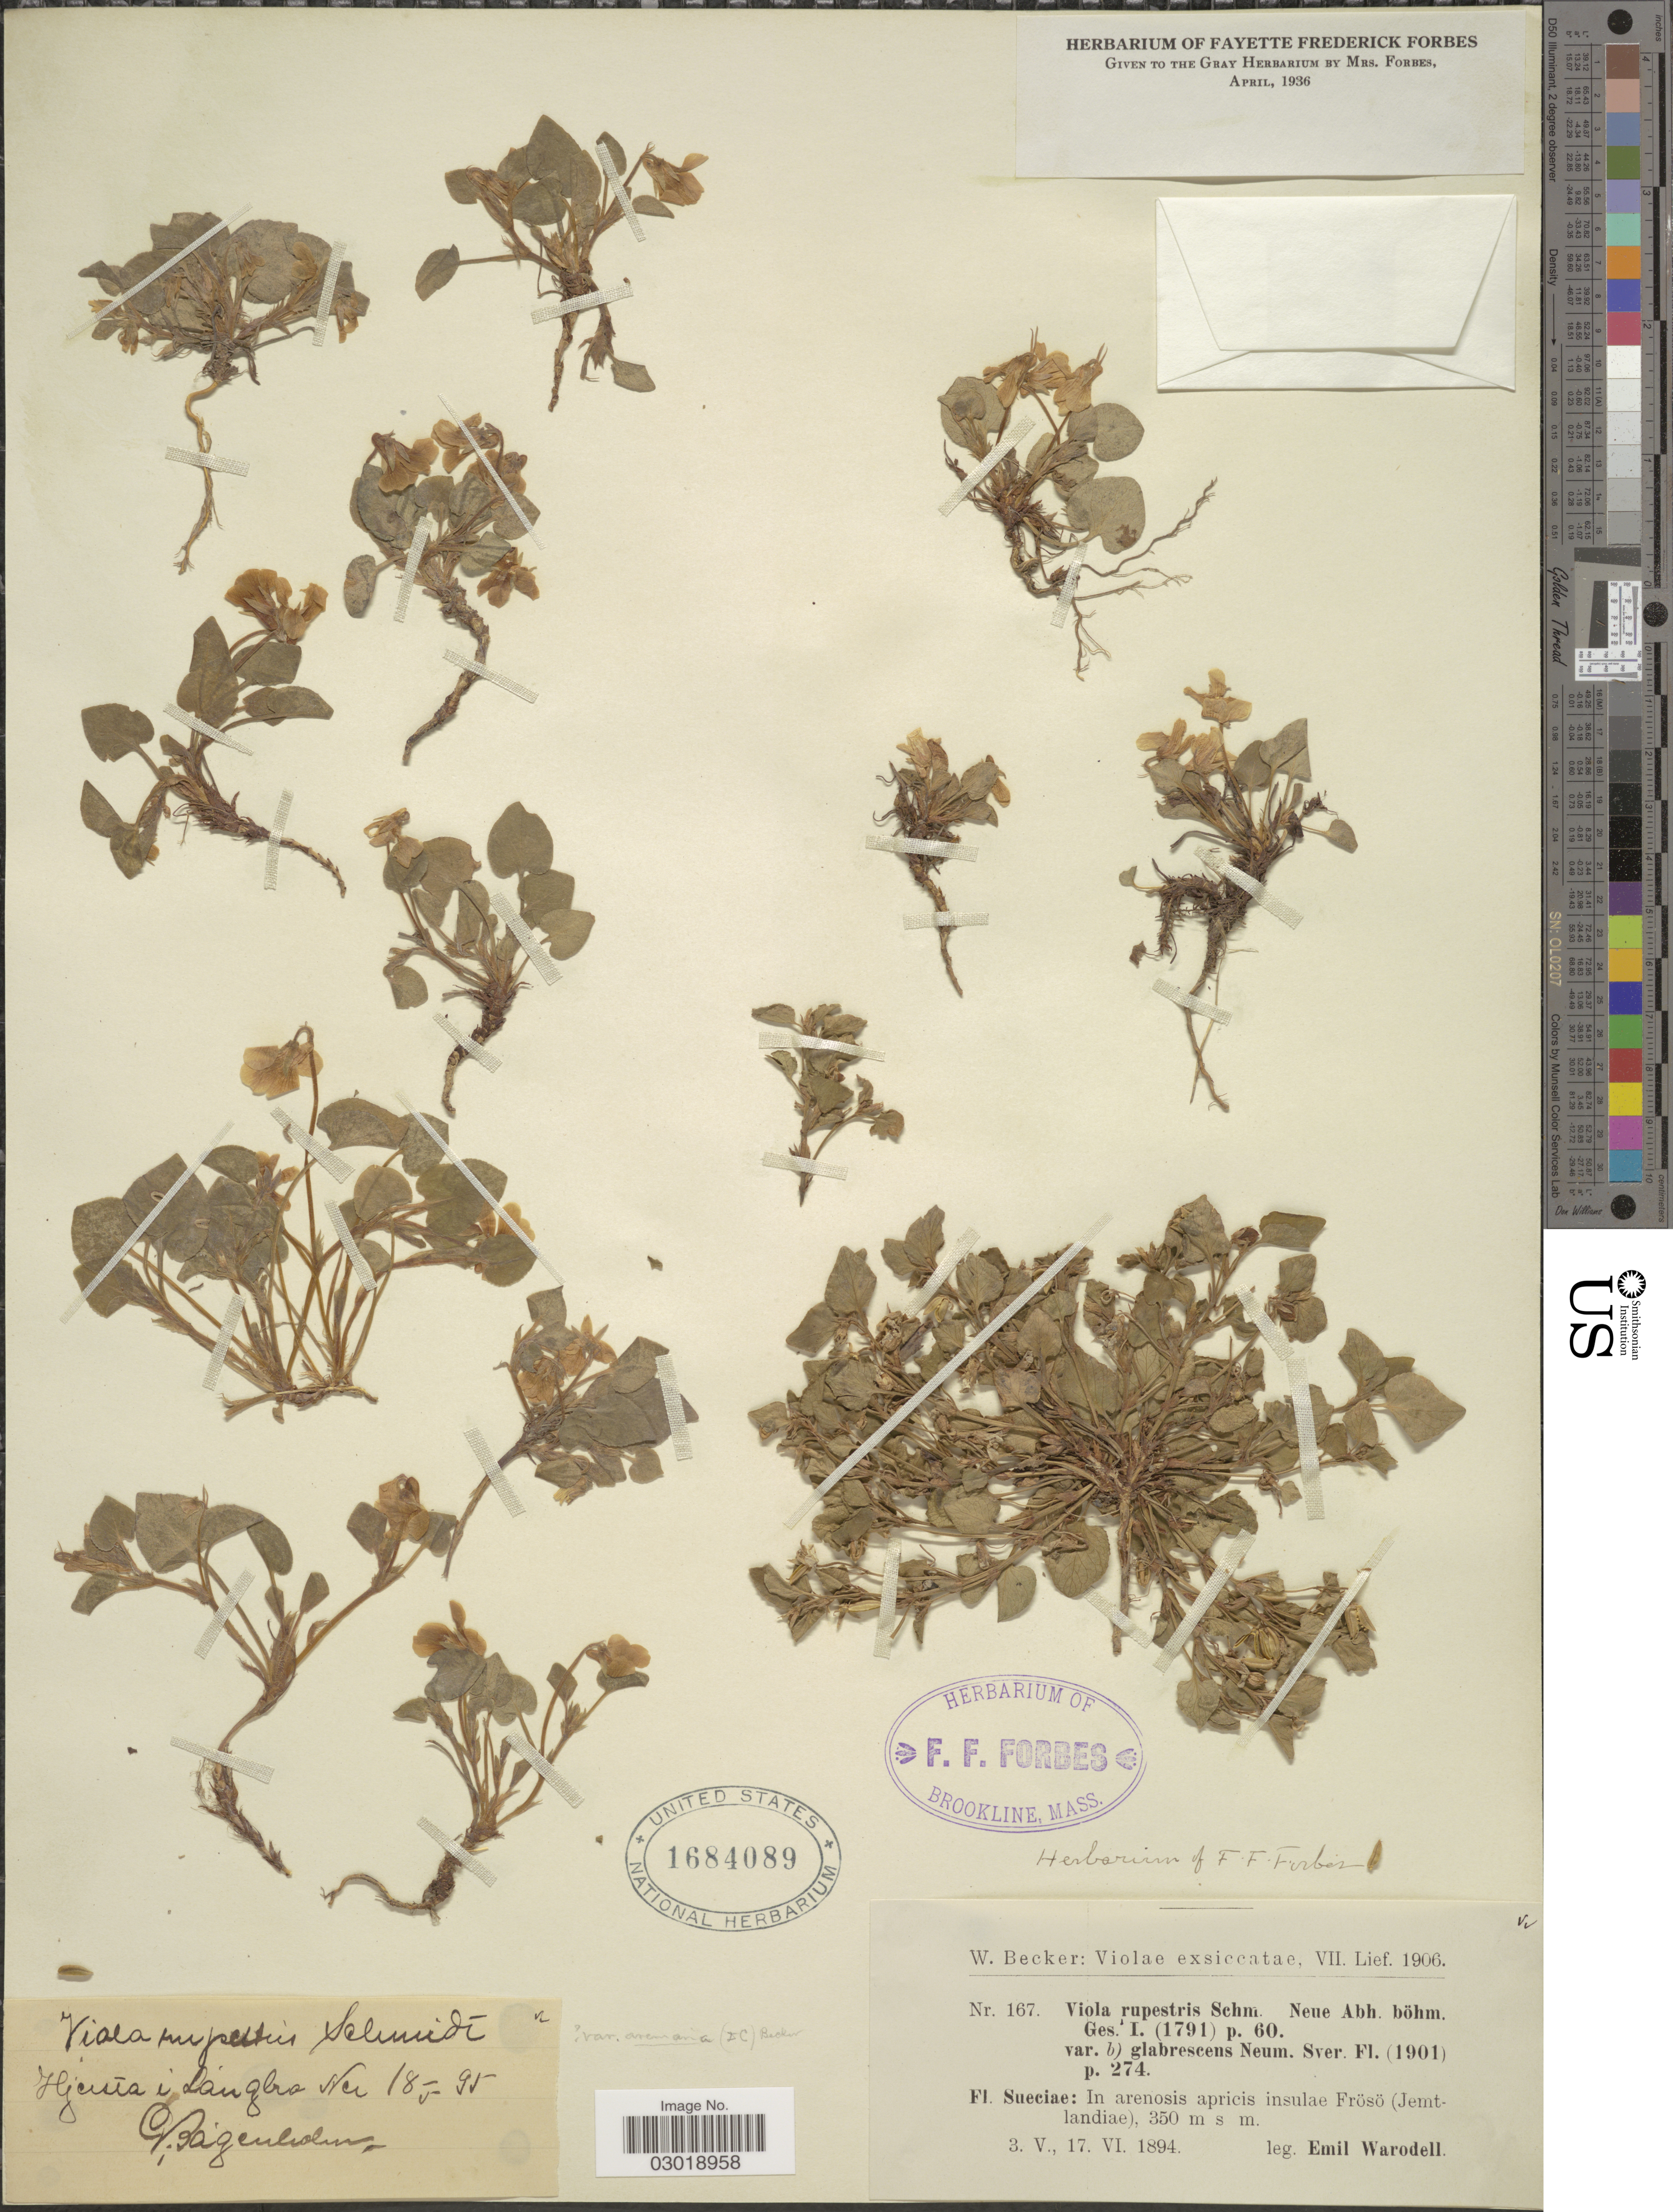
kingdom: Plantae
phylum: Tracheophyta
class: Magnoliopsida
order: Malpighiales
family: Violaceae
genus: Viola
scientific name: Viola rupestris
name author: F.W. Schmidt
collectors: E. Warodell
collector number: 167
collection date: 1894-05-03/1894-06-17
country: Sweden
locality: Sueciae: Insulae Frösö (Jemtlandiae).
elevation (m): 350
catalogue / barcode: US 1684089